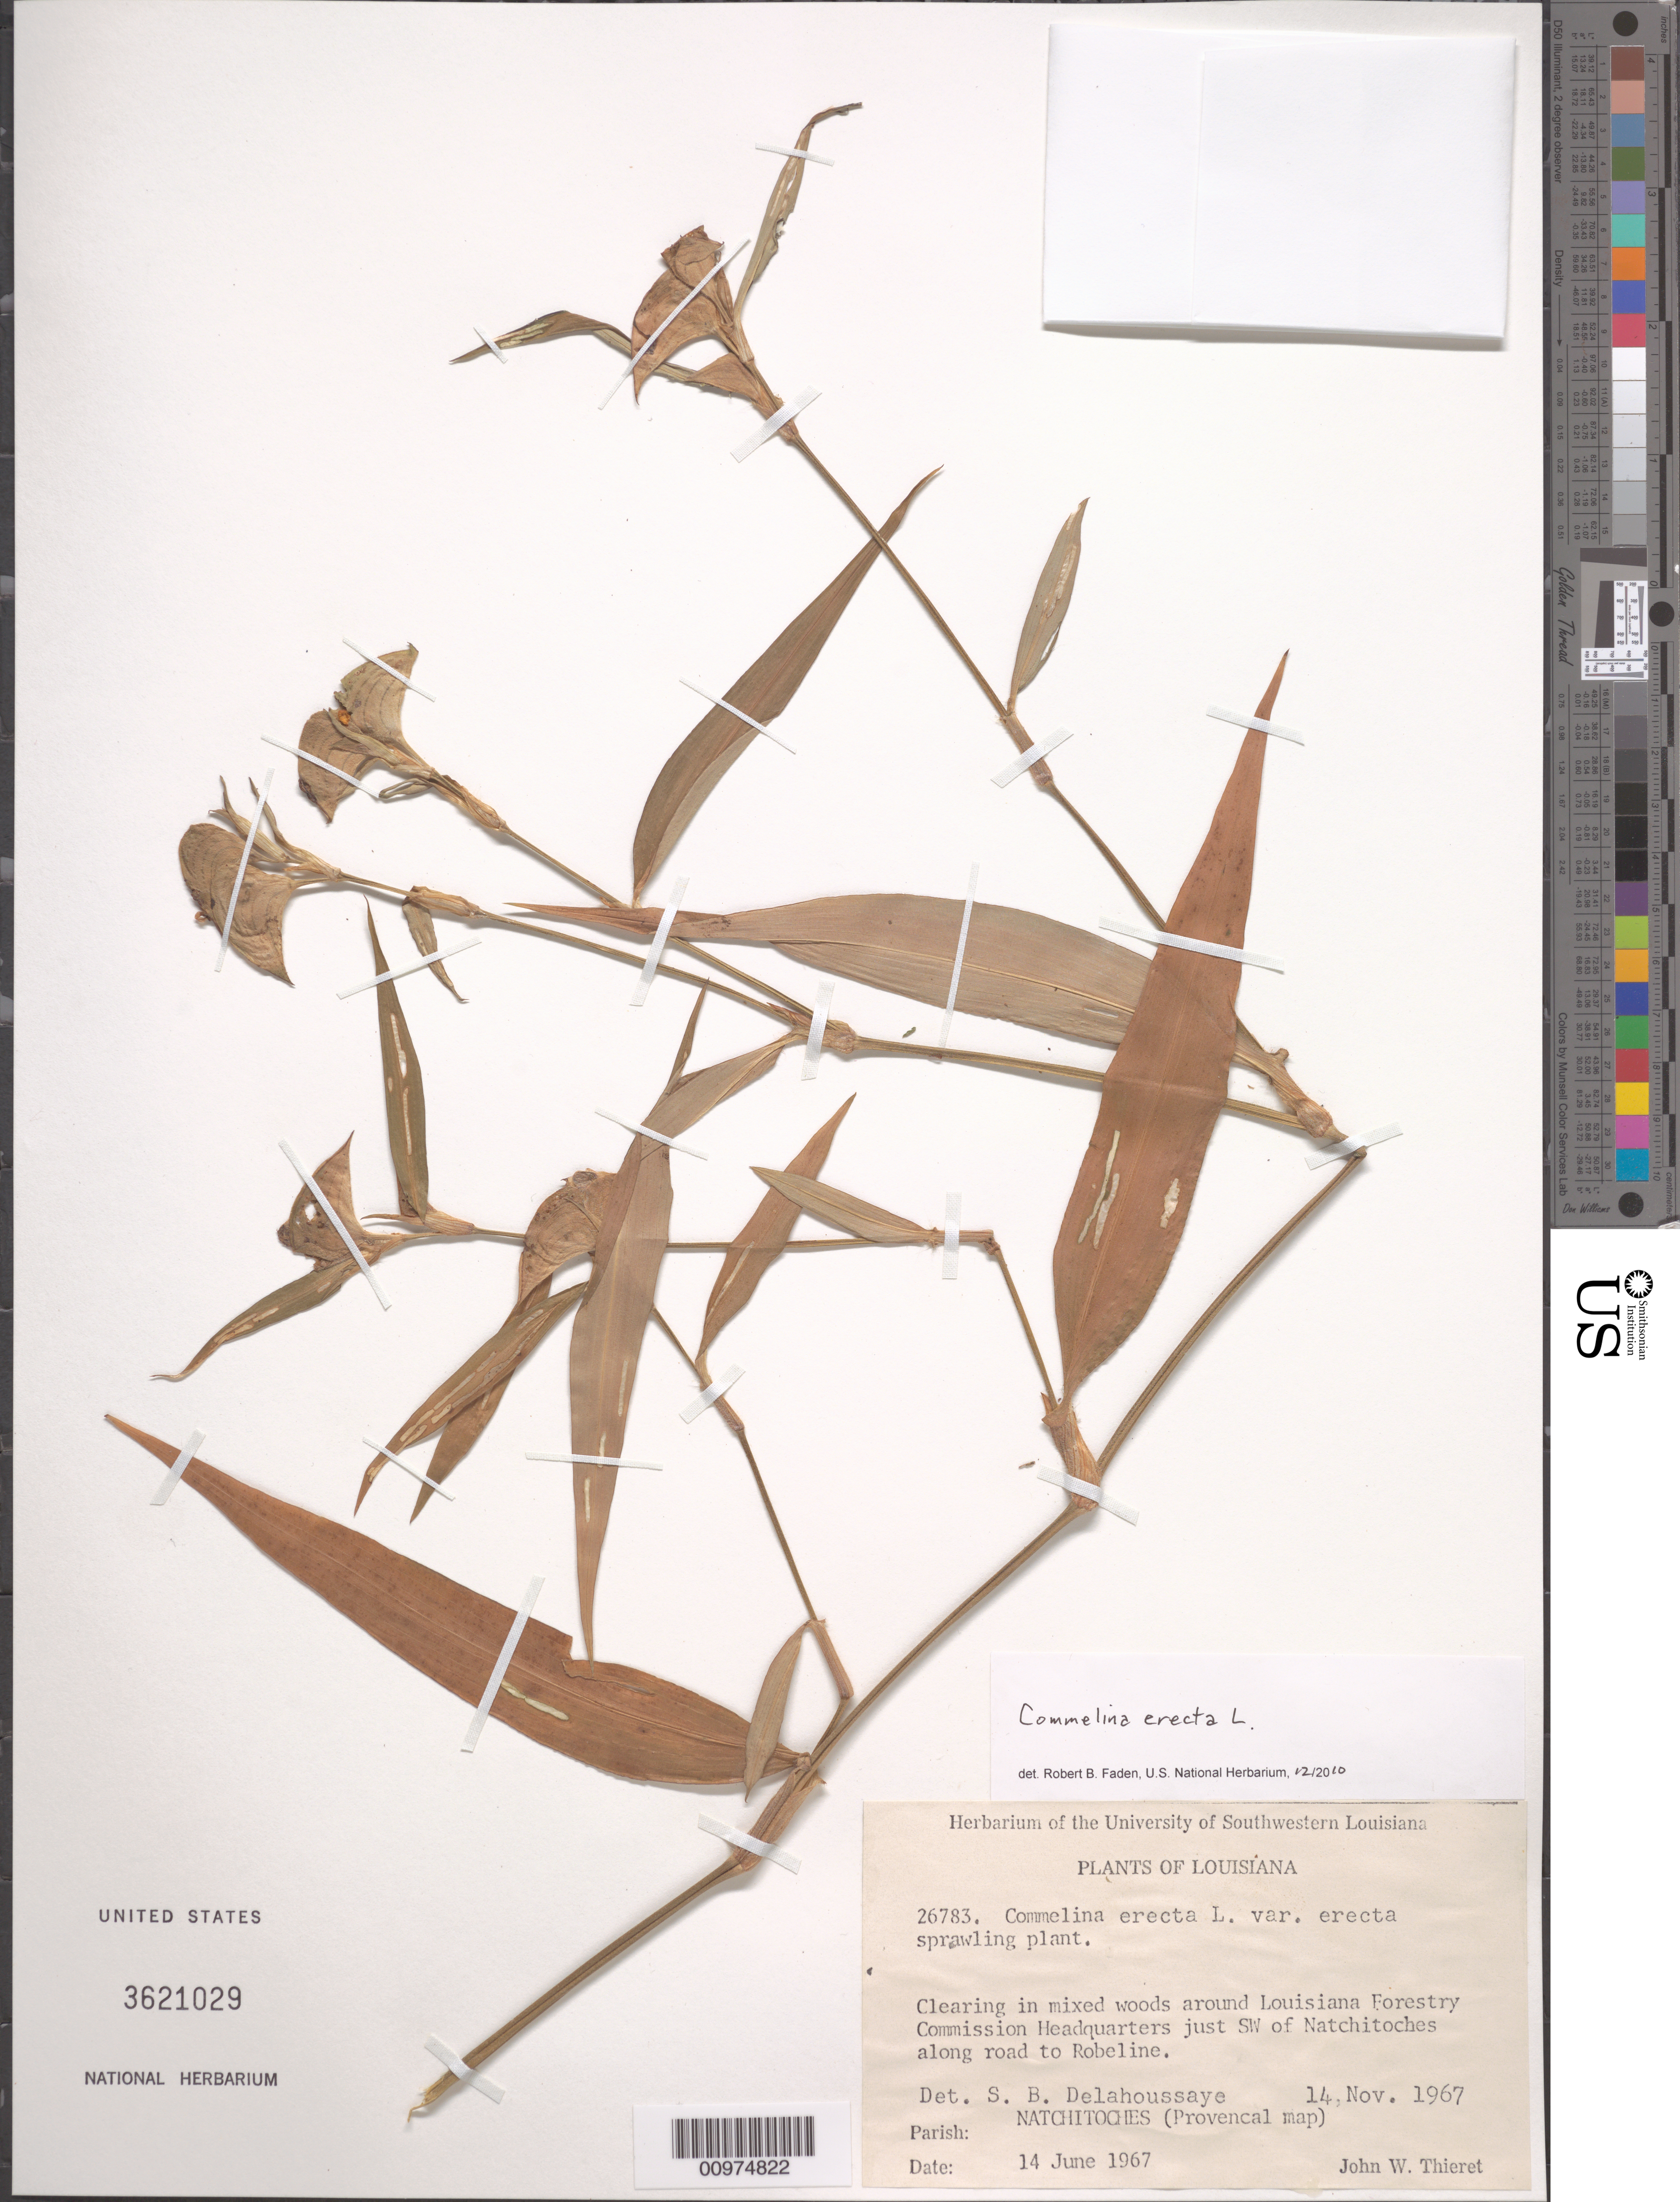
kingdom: Plantae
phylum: Tracheophyta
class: Liliopsida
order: Commelinales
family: Commelinaceae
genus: Commelina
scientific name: Commelina erecta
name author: L.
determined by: Faden, Robert B., (US), Smithsonian Institution - National Museum of Natural History (UNITED STATES)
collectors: J. W. Thieret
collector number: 26783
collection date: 1967-06-14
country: United States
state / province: Louisiana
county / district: Natchitoches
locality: Clearing in mixed woods around Louisiana Forestry Commission Headquarters just SW of Natchitoches along road to Robeline.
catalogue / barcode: US 3621029